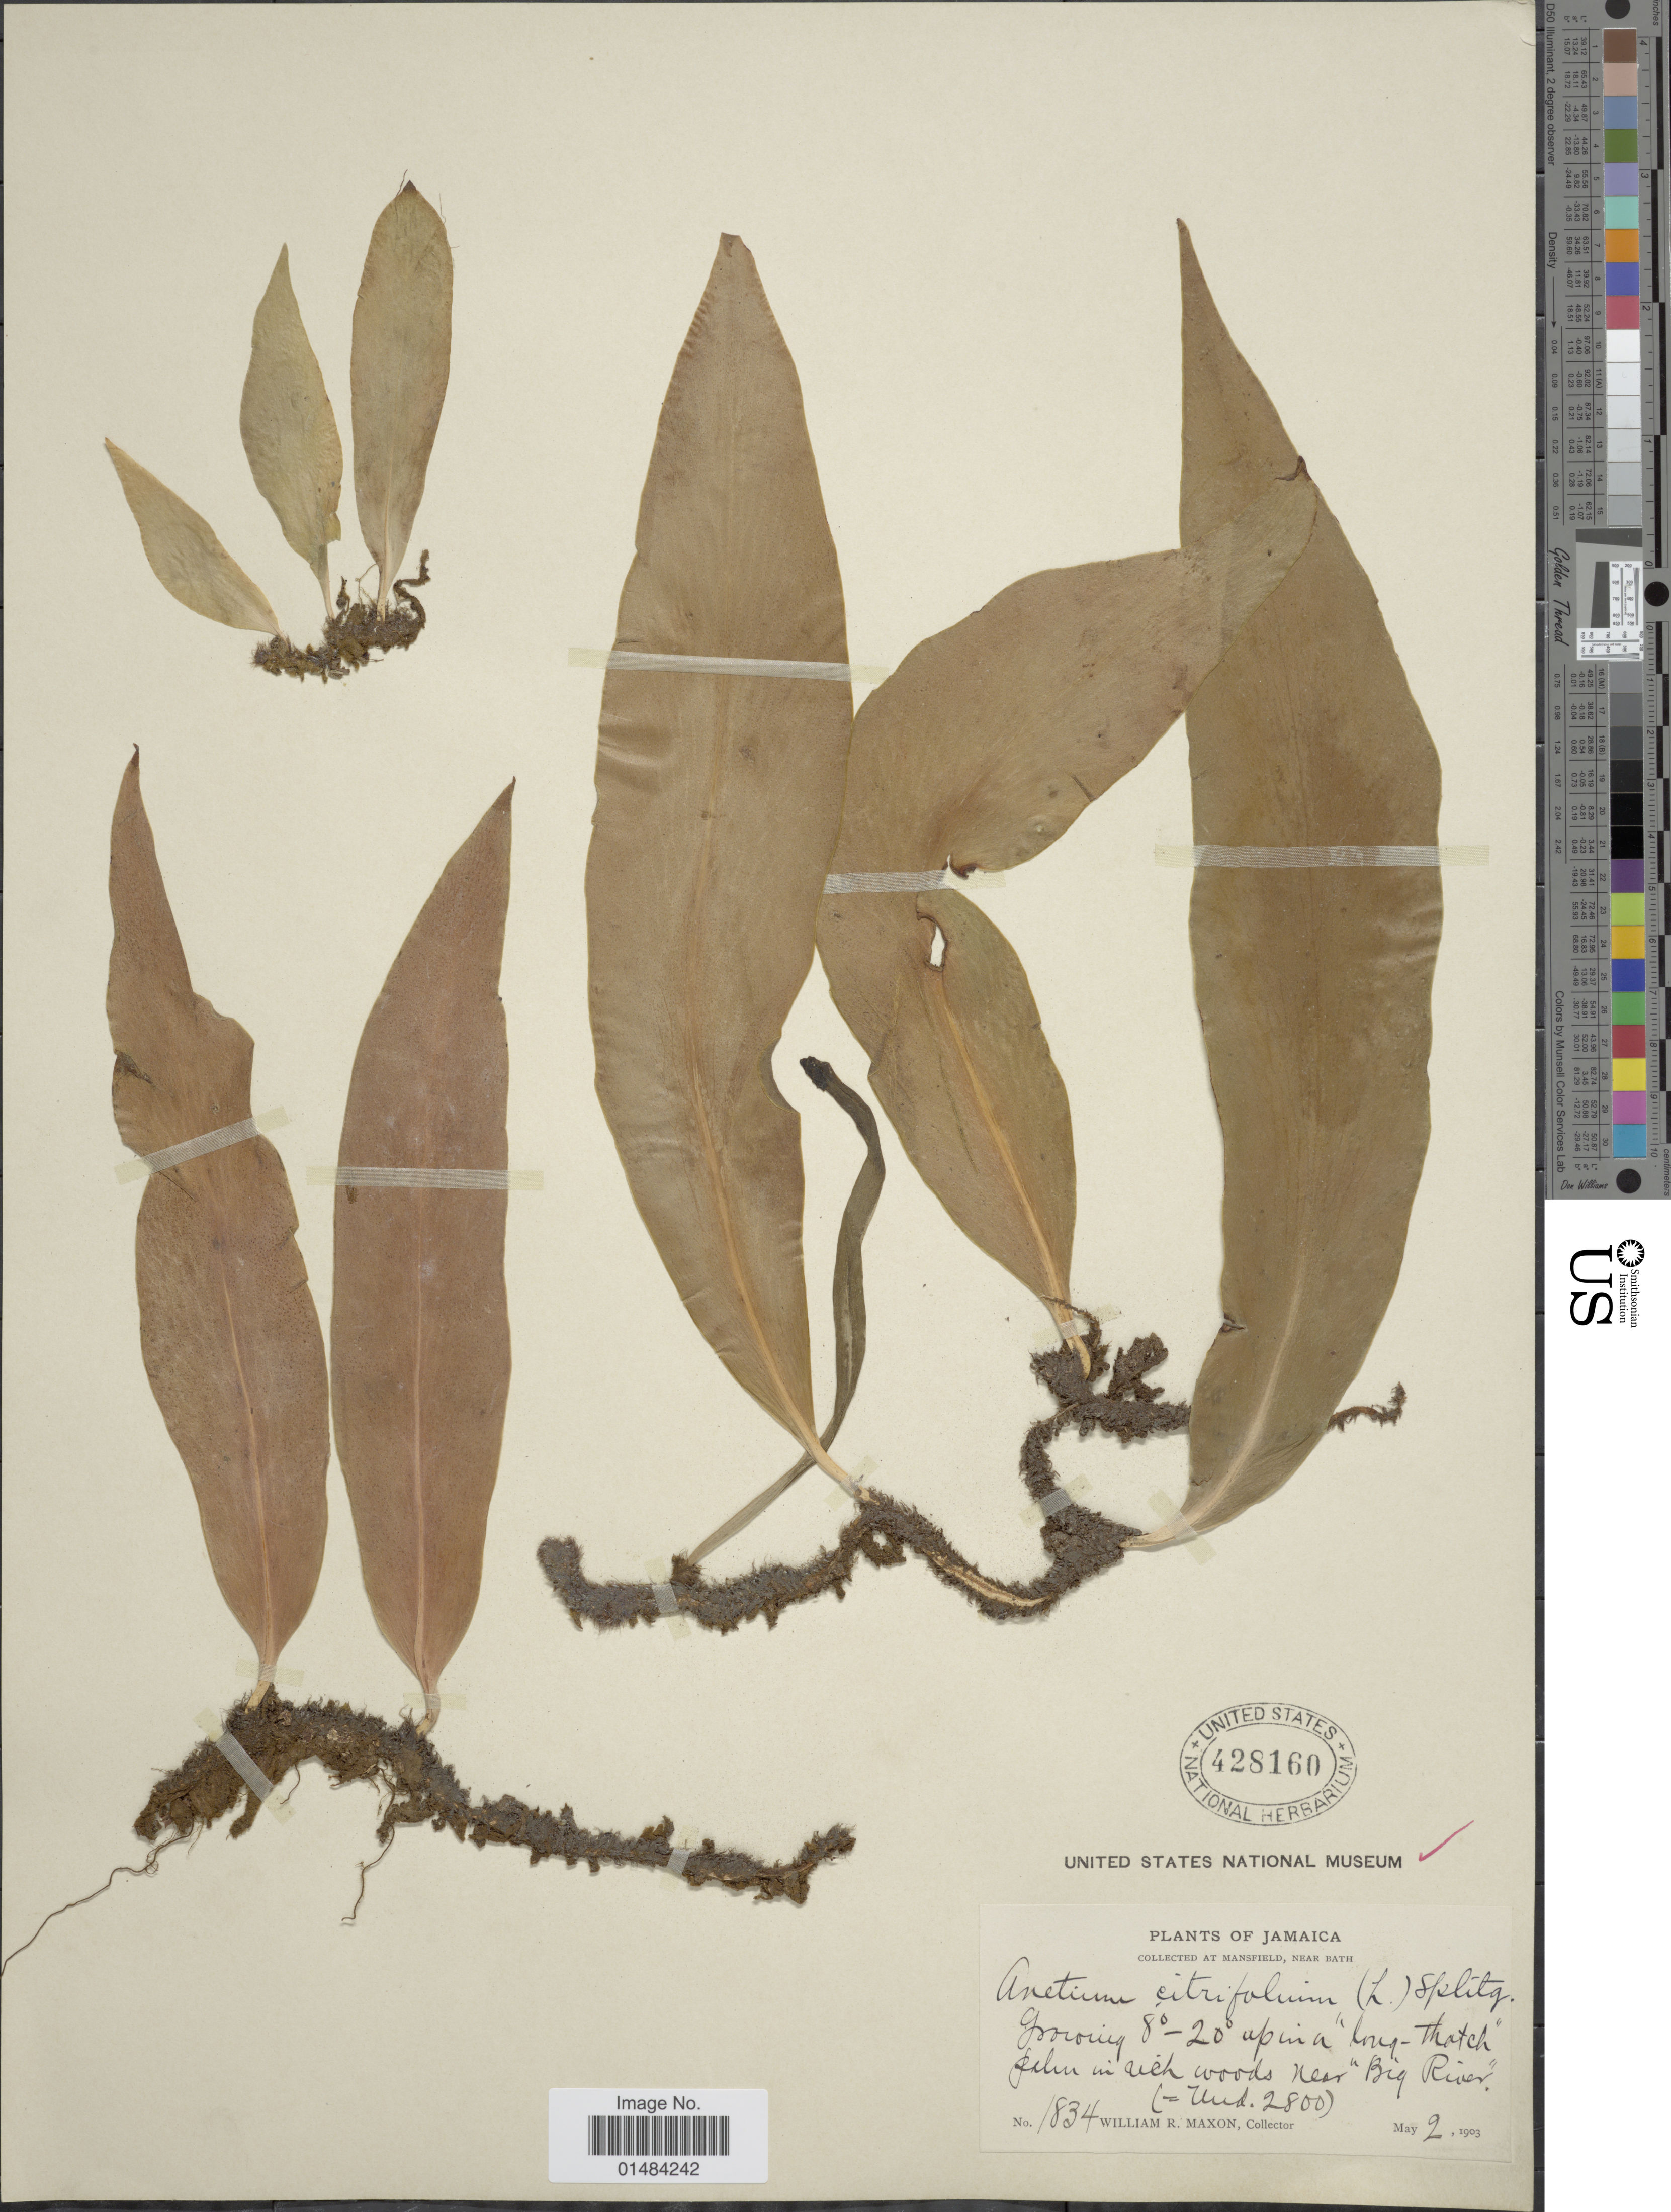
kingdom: Plantae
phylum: Tracheophyta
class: Polypodiopsida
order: Polypodiales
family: Pteridaceae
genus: Anetium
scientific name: Anetium citrifolium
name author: (L.) Splitg.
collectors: W. R. Maxon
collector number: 1834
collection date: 1903-05-02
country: Jamaica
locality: Jamaica, Mansfield, near Bath. In rich woods near "Big River"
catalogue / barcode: US 428160